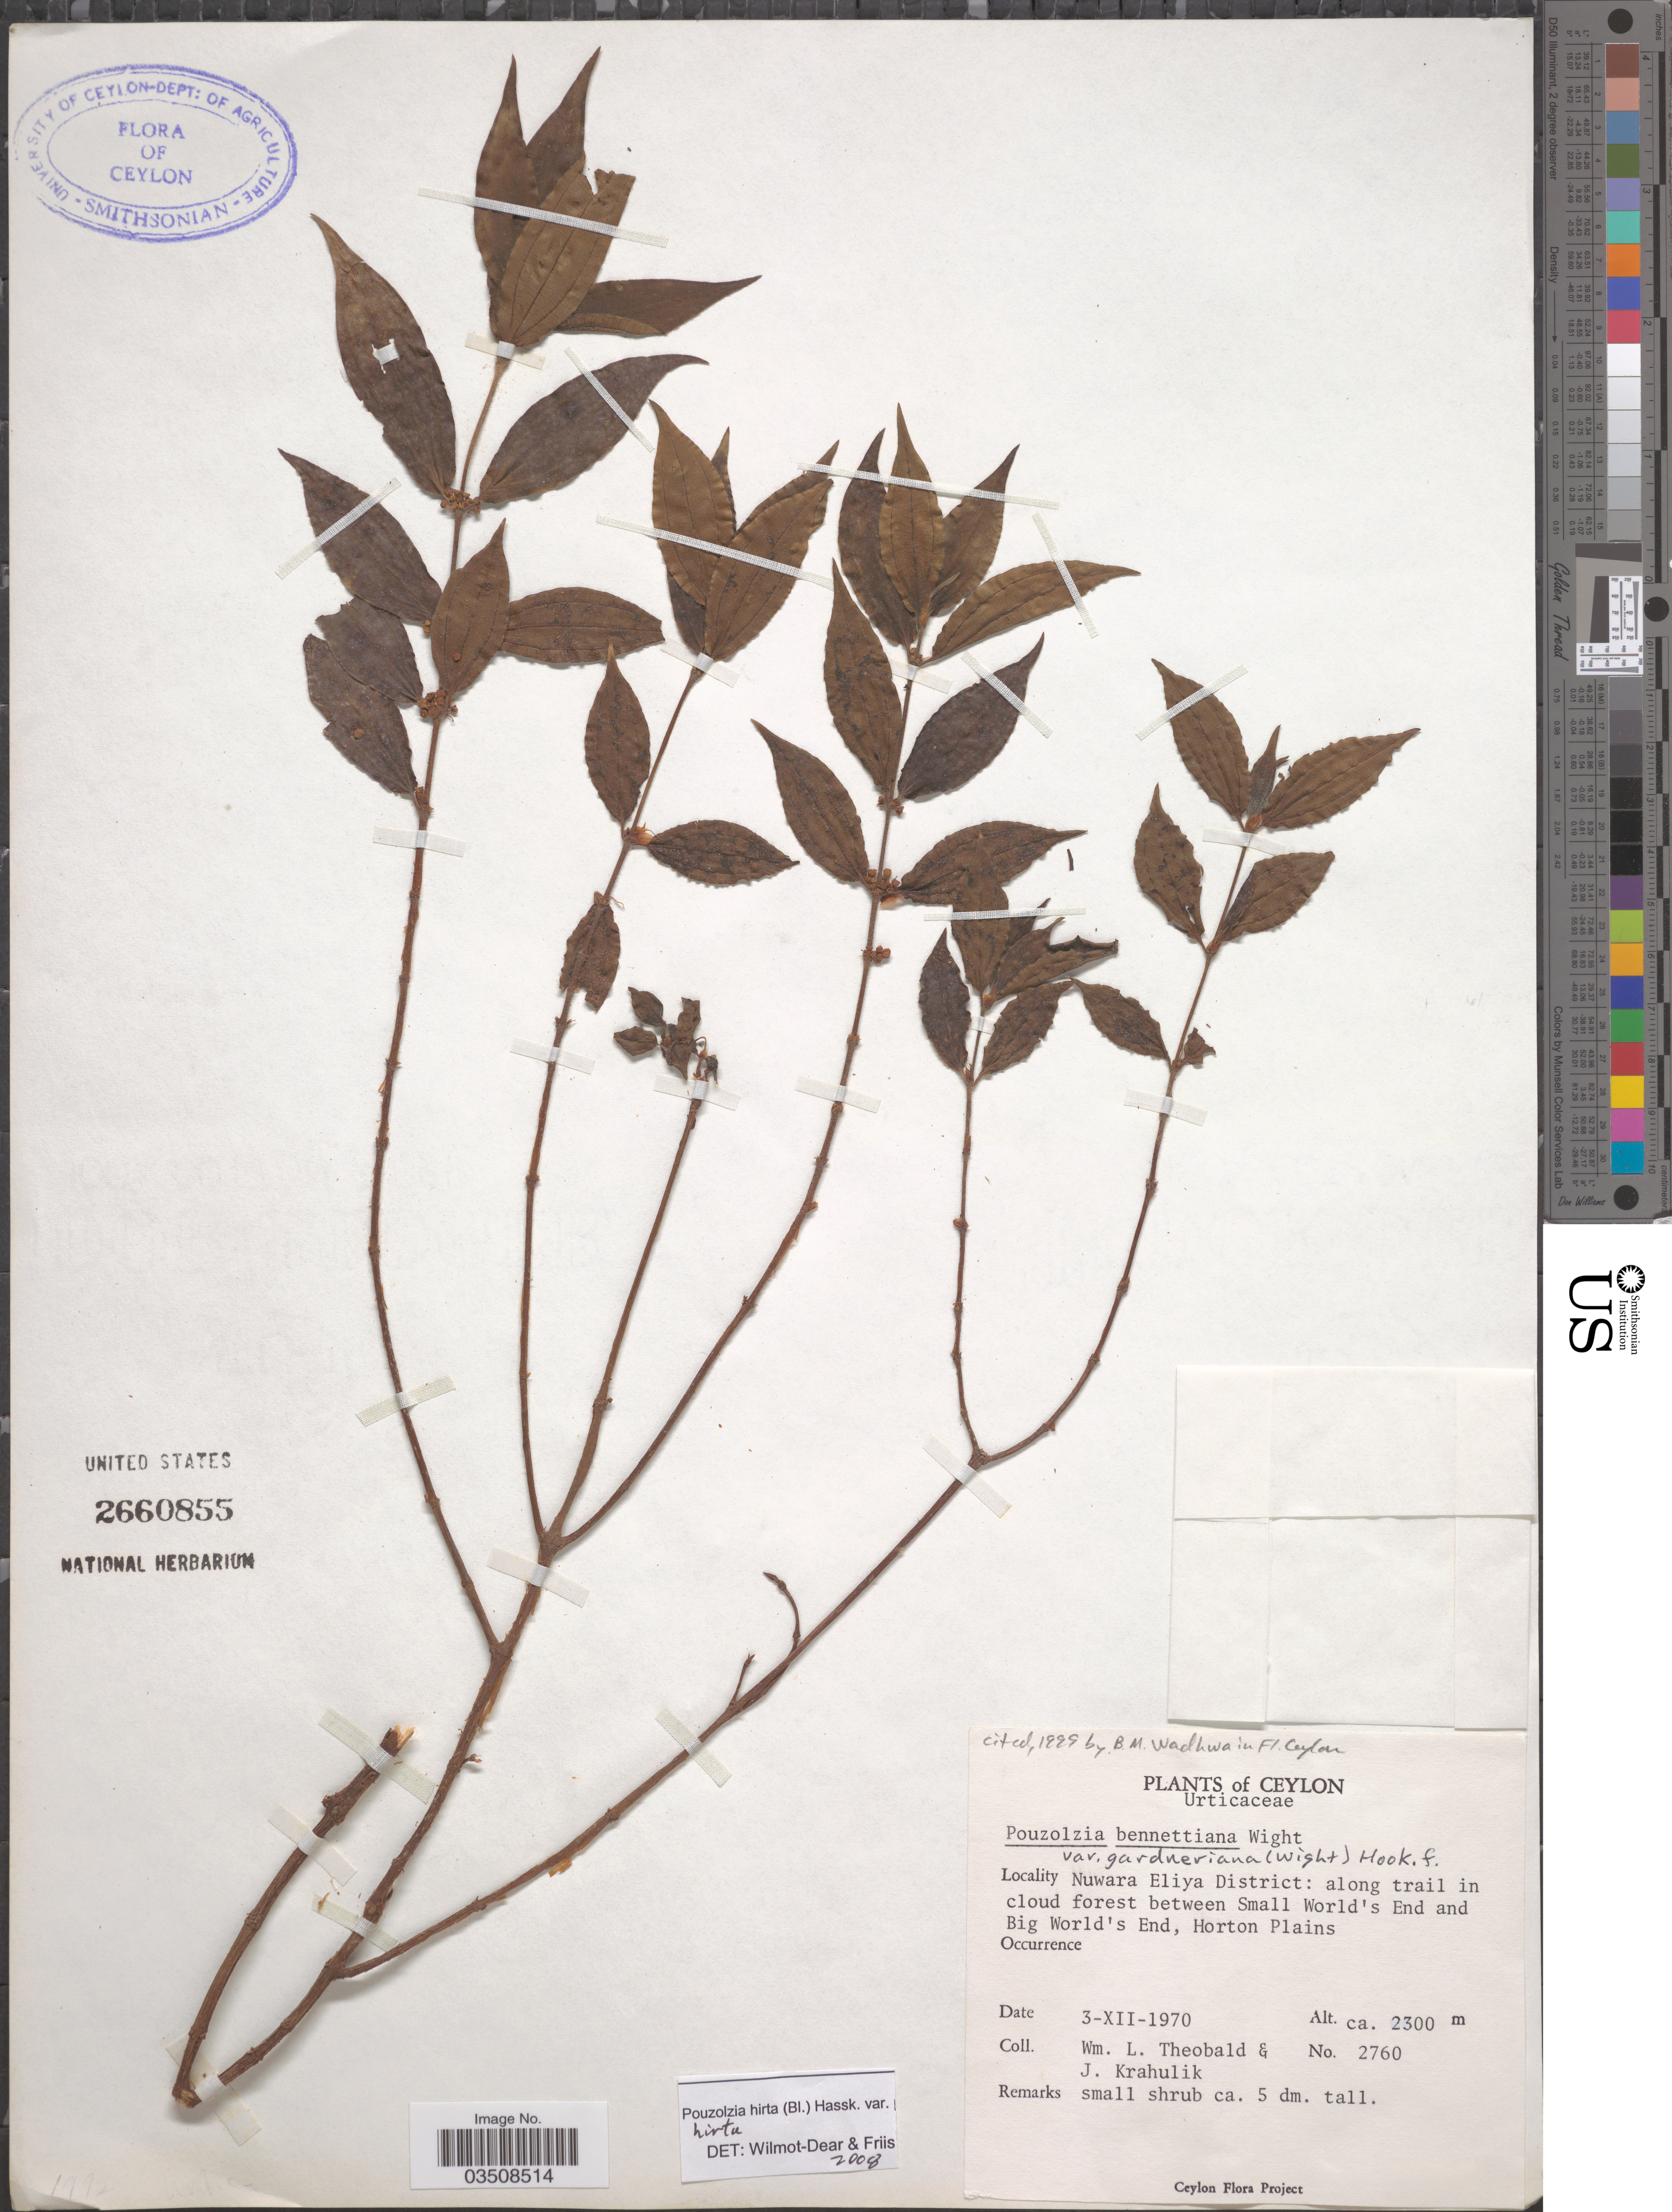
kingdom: Plantae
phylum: Tracheophyta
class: Magnoliopsida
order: Rosales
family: Urticaceae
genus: Gonostegia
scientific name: Gonostegia triandra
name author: (Blume) Miq.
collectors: W. L. Theobald & J. Krahulik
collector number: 2760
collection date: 1970-12-03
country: Sri Lanka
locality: Ceylon. Nuwara Eliya District: along trail in cloud forest between Small World's End and Big World's End, Horton Plains.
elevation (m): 2300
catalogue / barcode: US 2660855